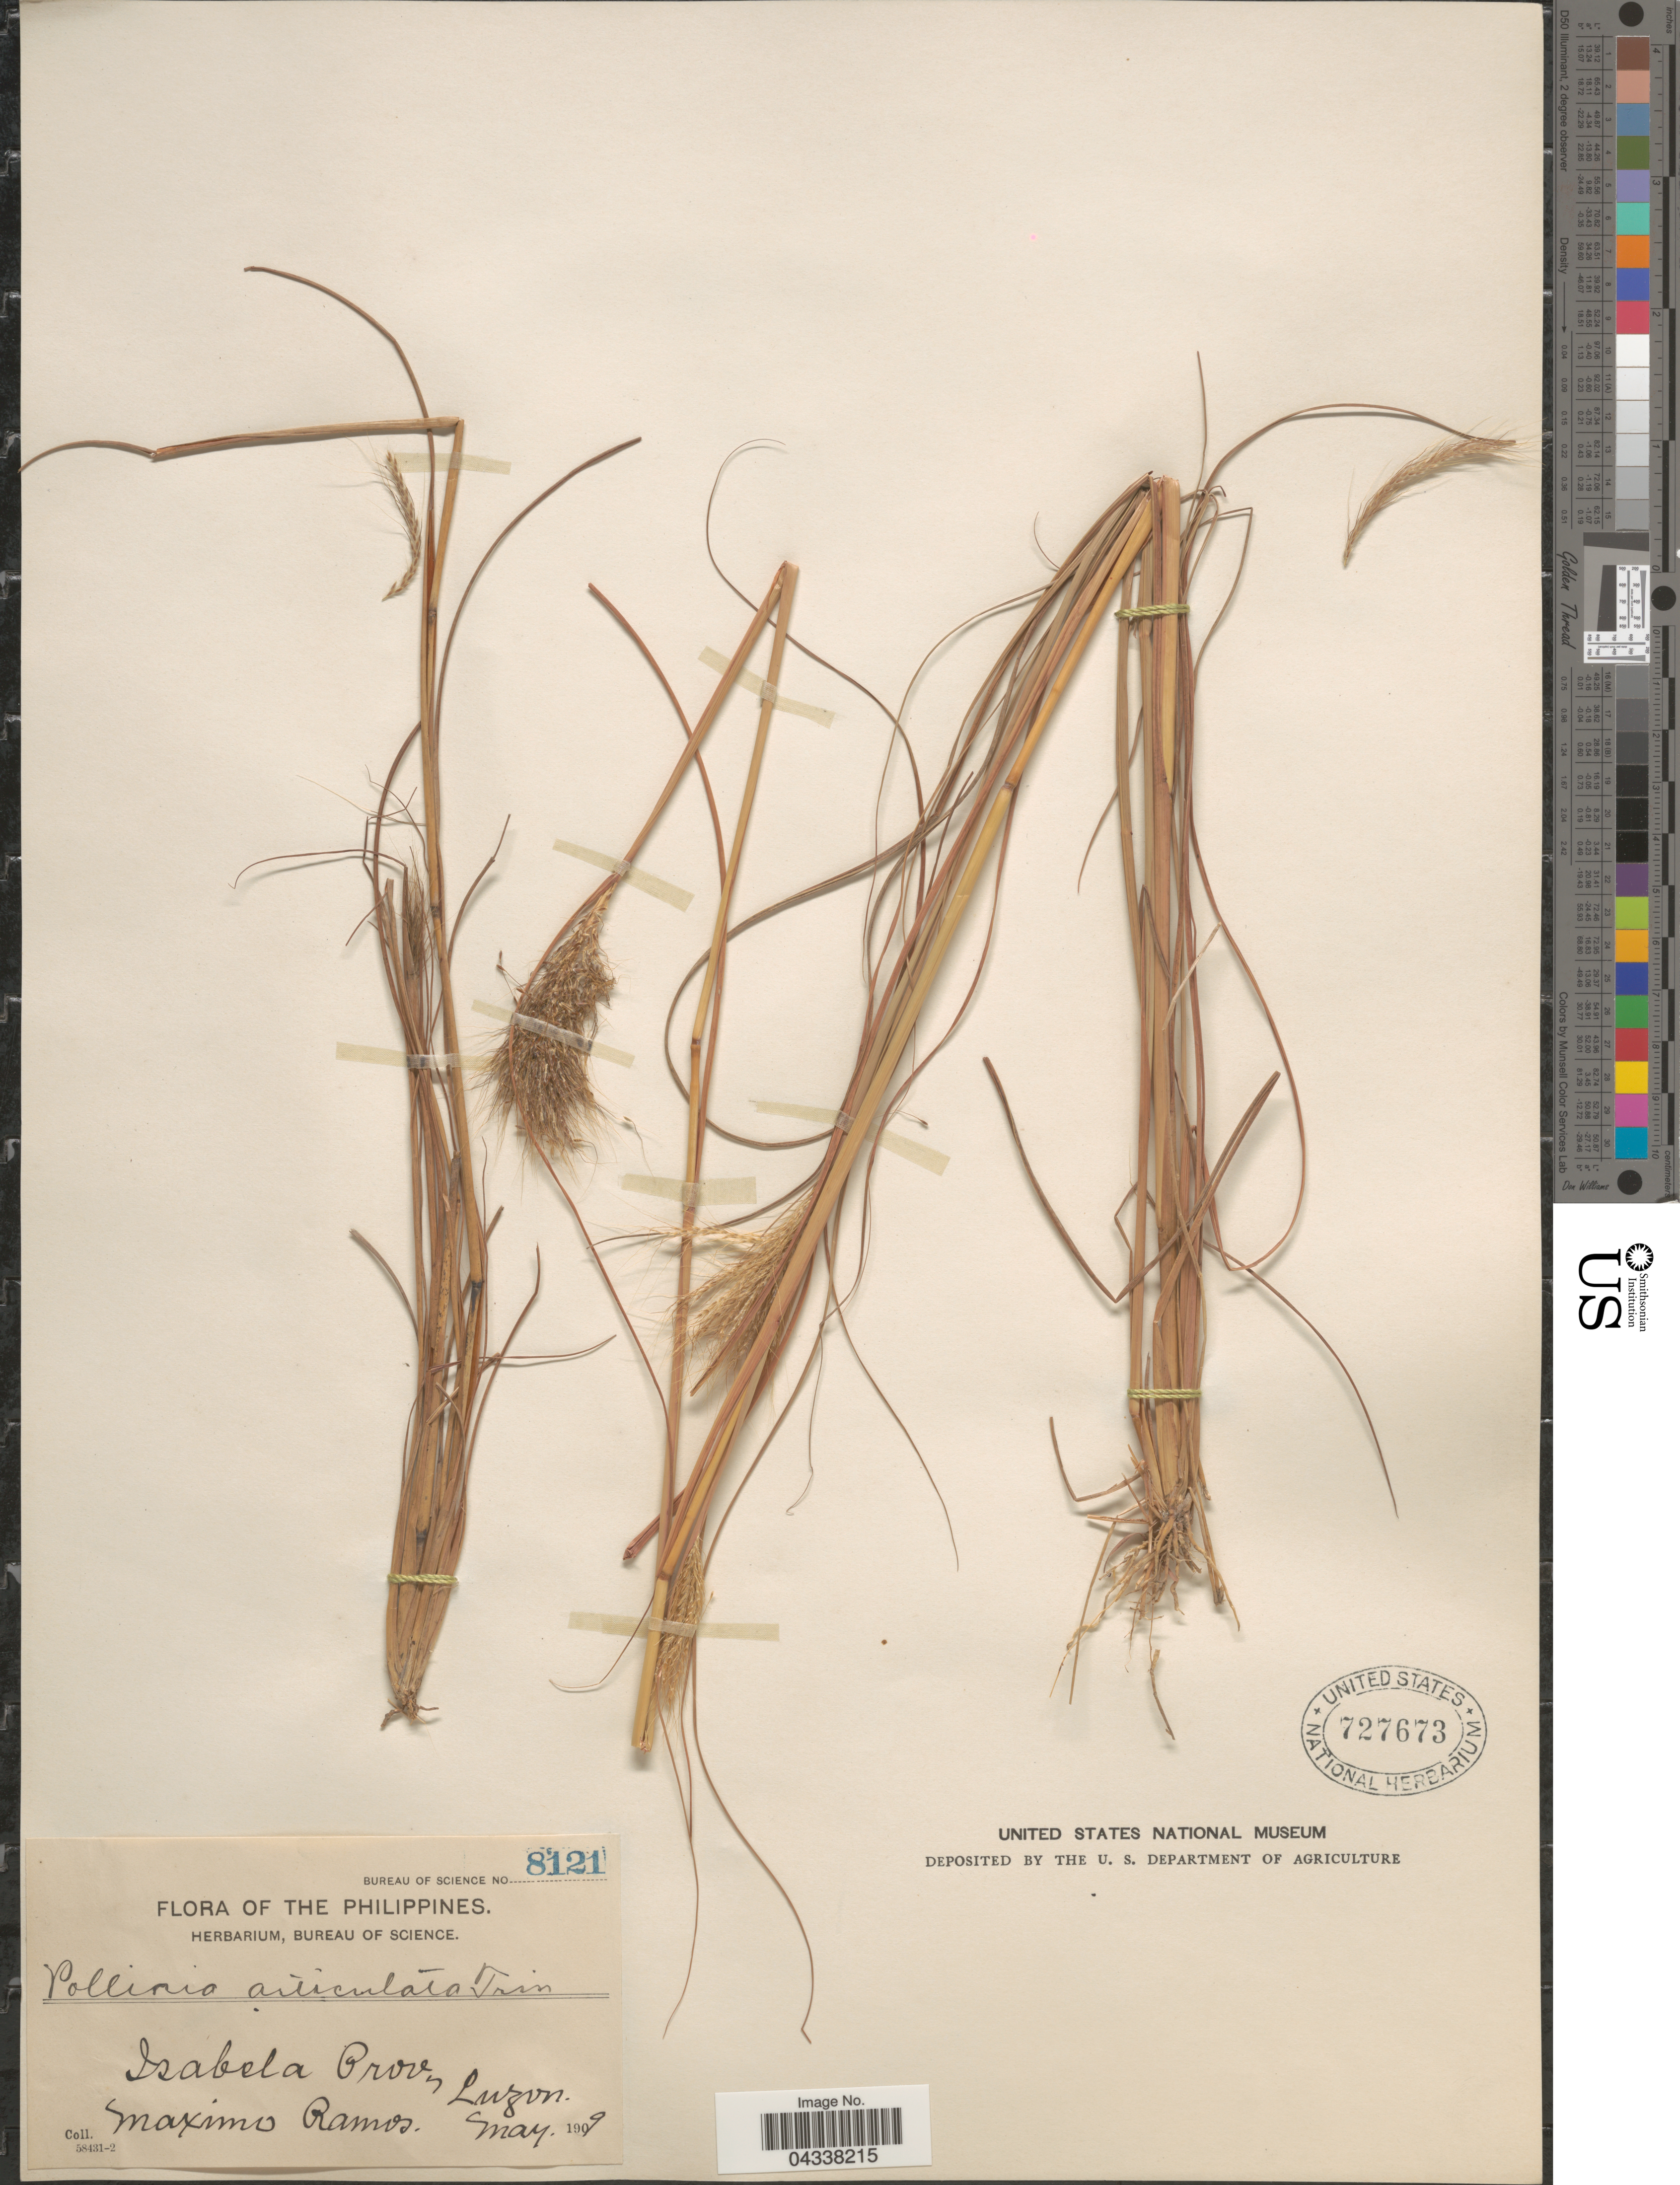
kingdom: Plantae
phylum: Tracheophyta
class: Liliopsida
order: Poales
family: Poaceae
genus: Pseudopogonatherum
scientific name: Pseudopogonatherum contortum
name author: A. Camus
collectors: M. Ramos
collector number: Bureau of Science 8121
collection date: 1909-05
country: Philippines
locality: Isabela Prov., Luzon.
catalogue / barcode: US 727673